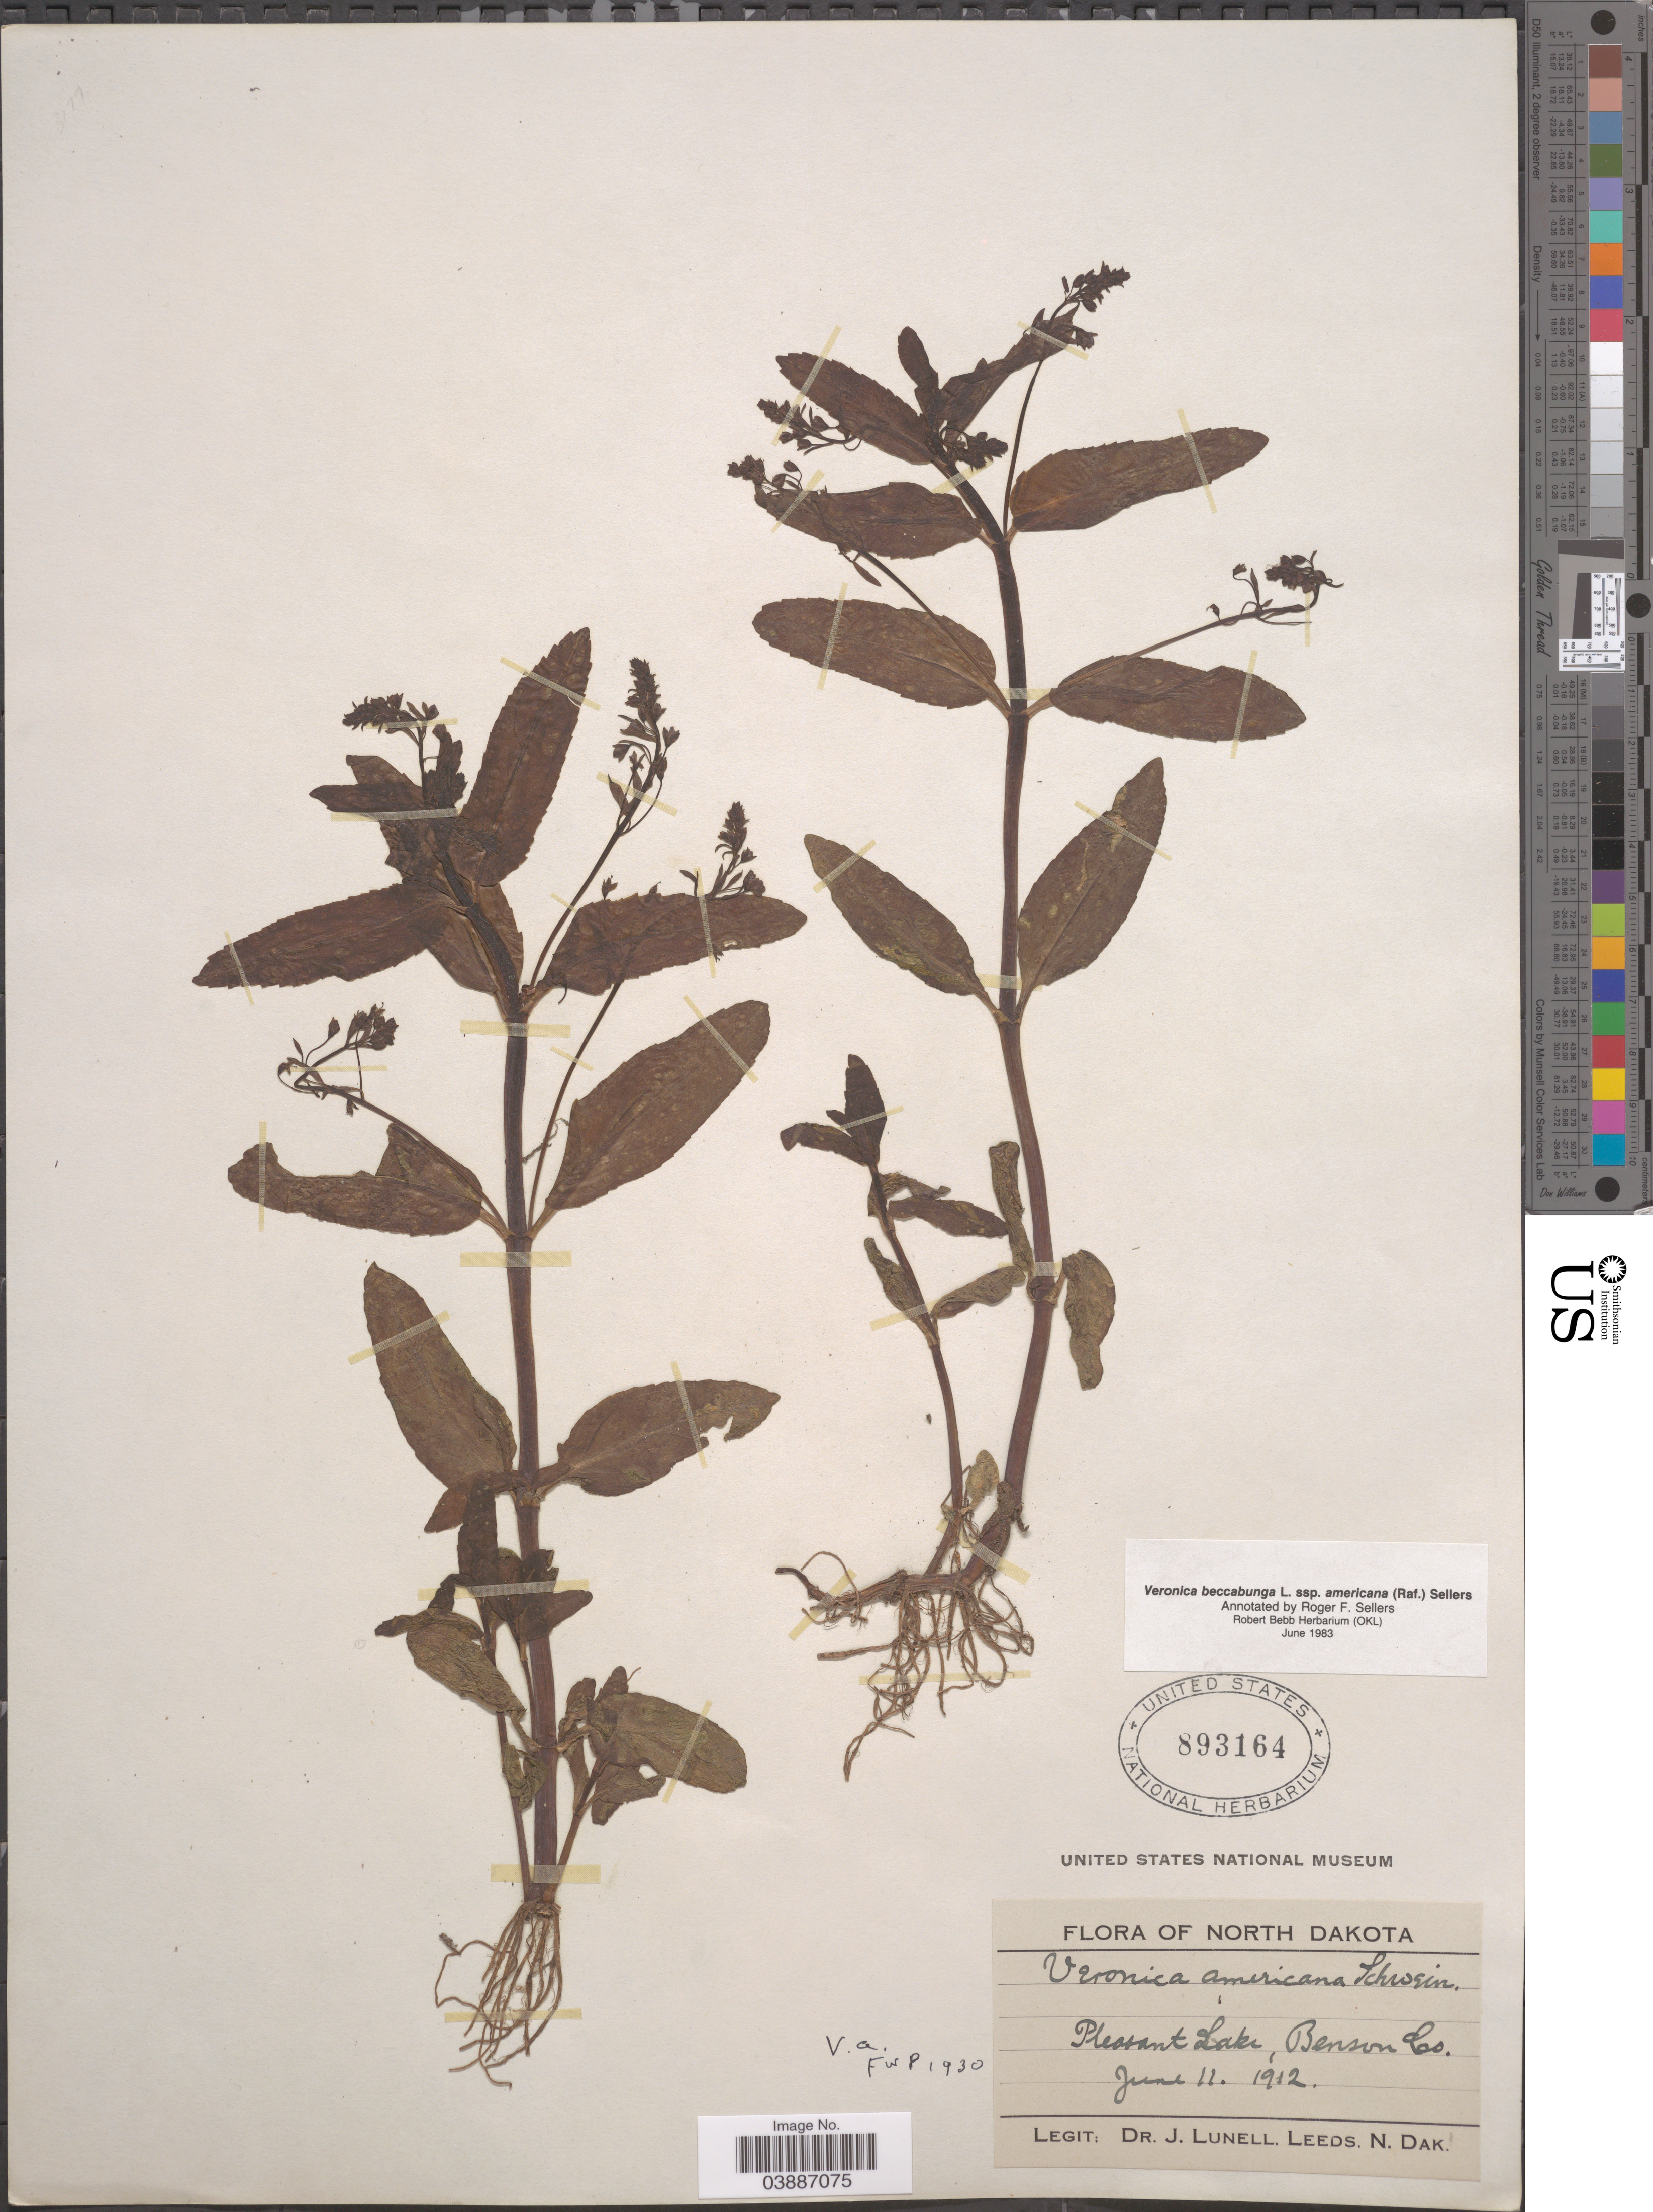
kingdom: Plantae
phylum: Tracheophyta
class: Magnoliopsida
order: Lamiales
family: Plantaginaceae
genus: Veronica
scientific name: Veronica beccabunga subsp. americana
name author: Raf.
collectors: J. Lunell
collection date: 1912-06-11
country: United States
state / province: North Dakota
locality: Pleasant Lake, Benson Co.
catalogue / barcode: US 893164